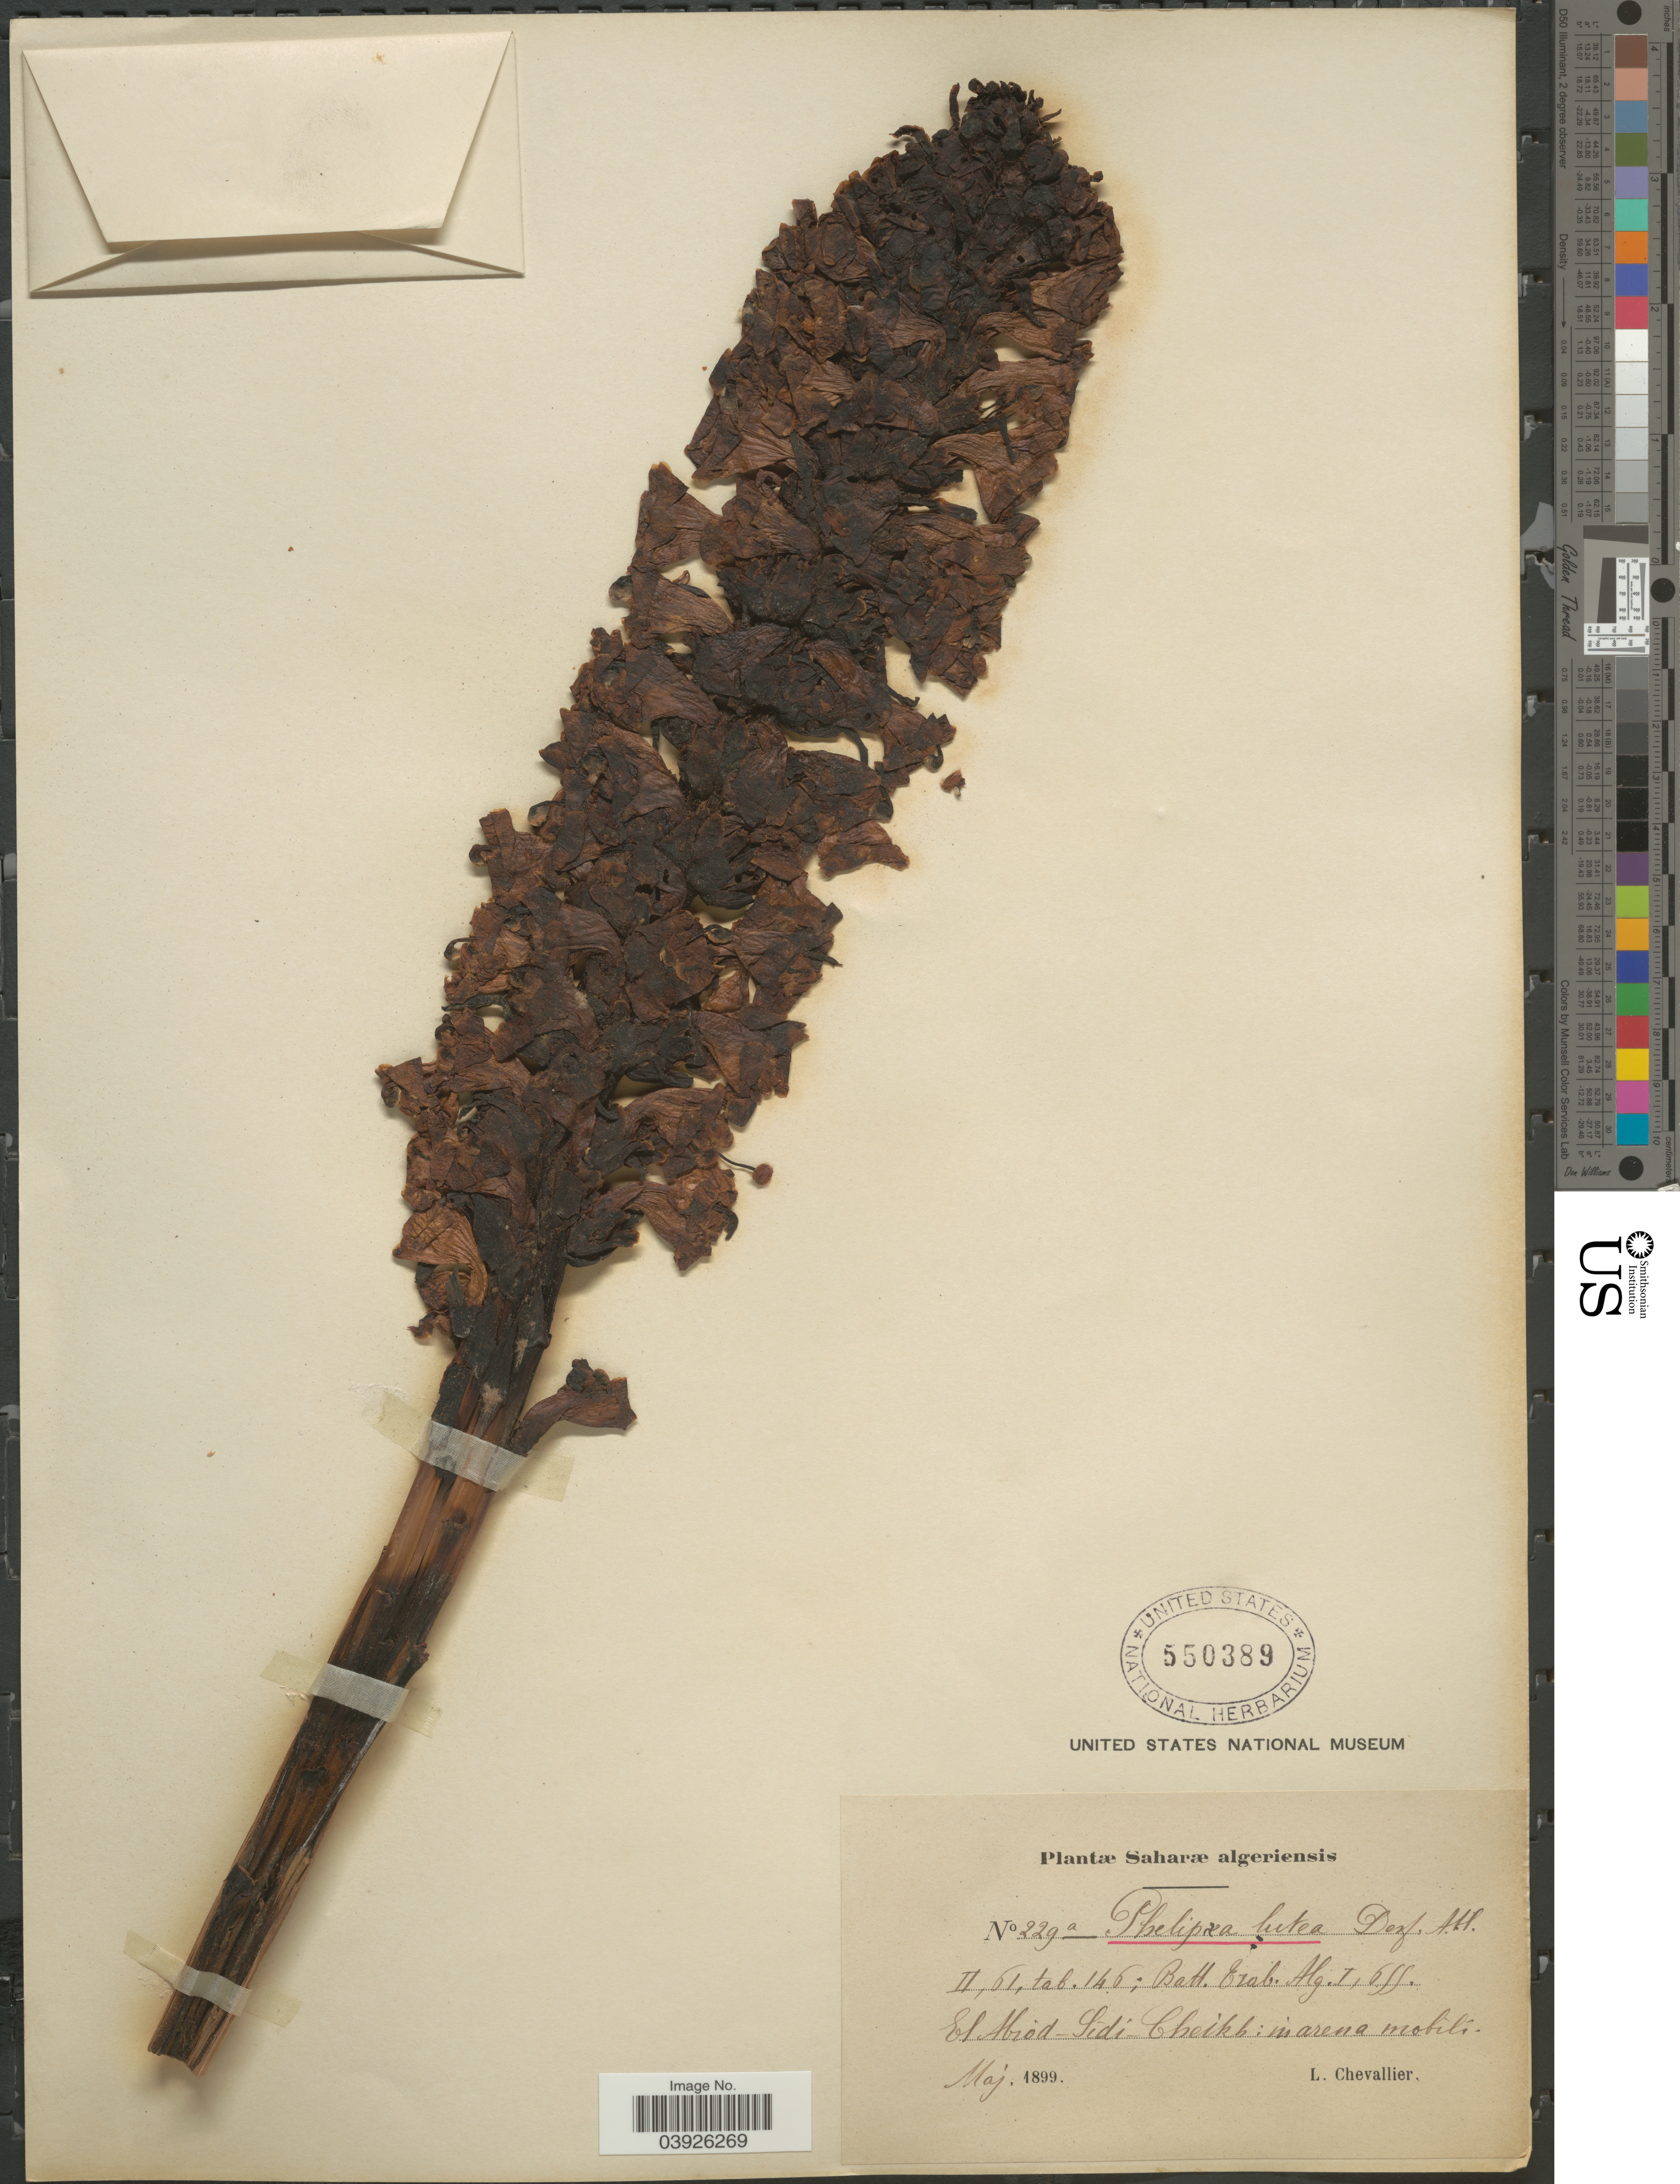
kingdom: Plantae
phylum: Tracheophyta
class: Magnoliopsida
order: Lamiales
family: Orobanchaceae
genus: Cistanche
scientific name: Cistanche lutea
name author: Wight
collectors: L. Chevallier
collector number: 229a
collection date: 1899-05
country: Algeria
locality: Saharæ algeriensis. El Abiod-Sidi-Cheikh.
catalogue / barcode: US 550389